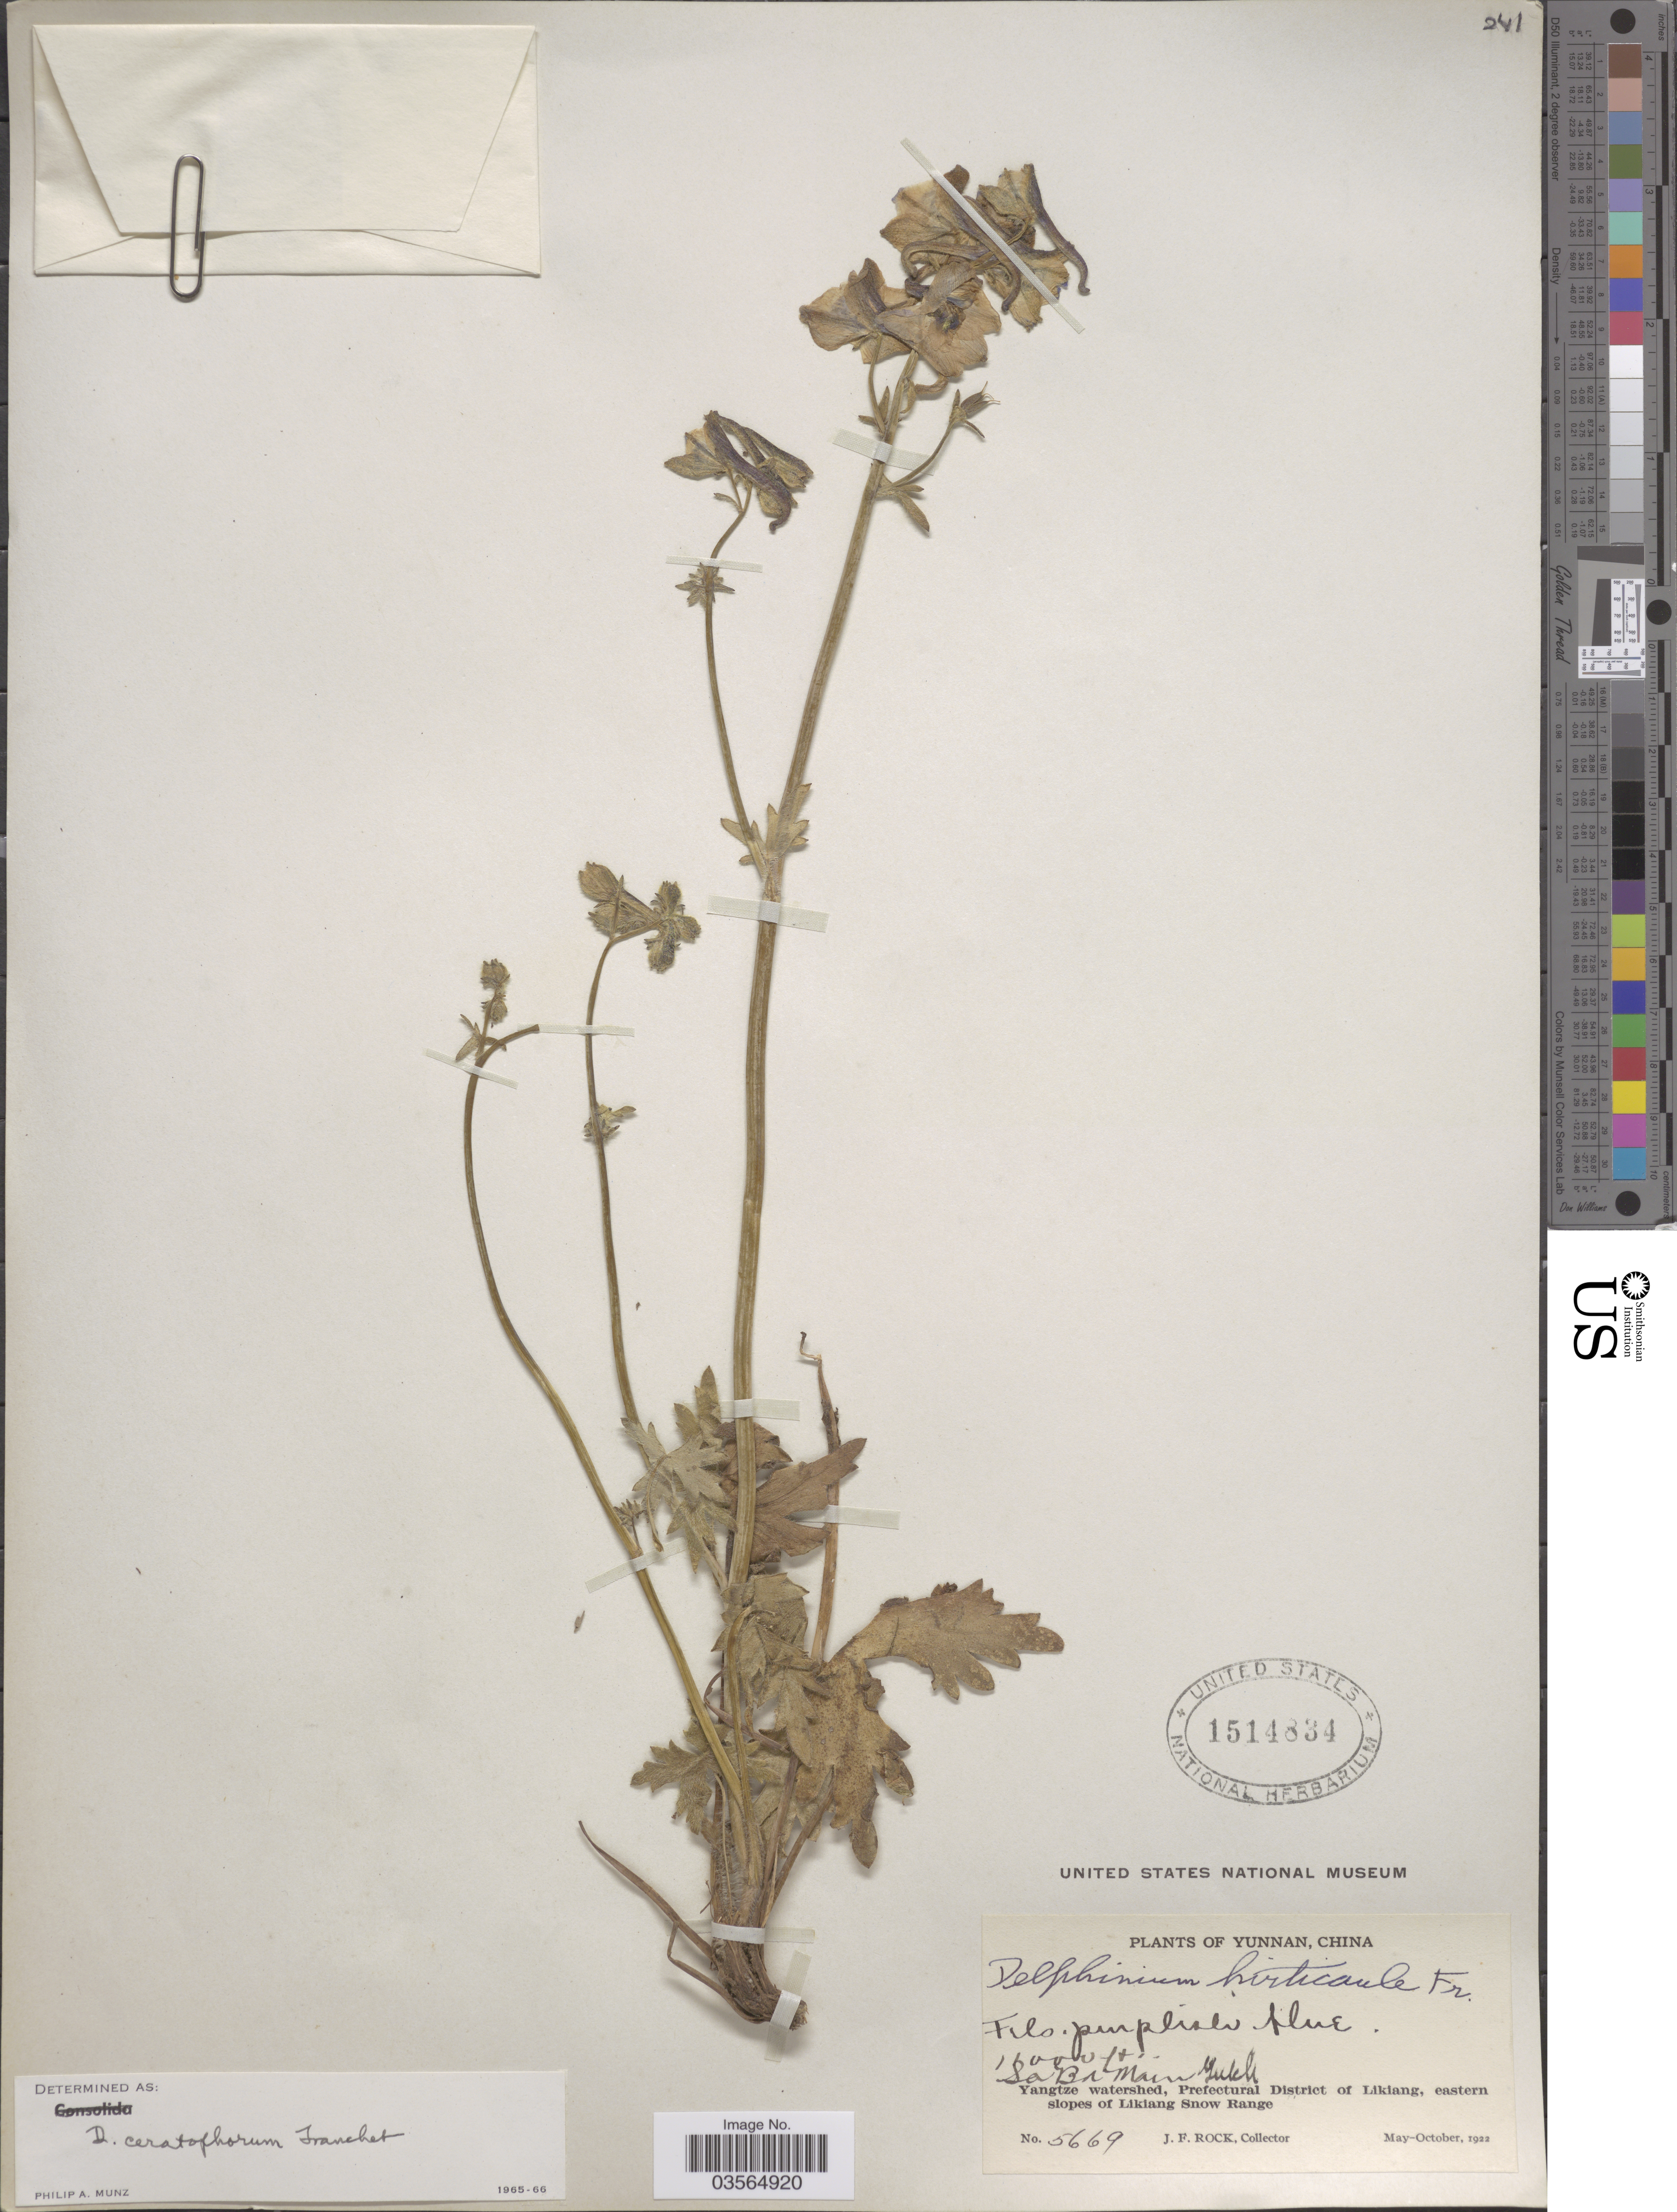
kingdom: Plantae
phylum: Tracheophyta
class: Magnoliopsida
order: Ranunculales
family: Ranunculaceae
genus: Delphinium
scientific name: Delphinium ceratophorum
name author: Franch.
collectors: J. Rock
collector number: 5669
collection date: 1922-05/1922-10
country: China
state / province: Yunnan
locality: SaBa Main Gulch. Yangtze watershed, Prefectural District of Likiang, eastern slopes of Likiang Snow Range.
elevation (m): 3353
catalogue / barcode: US 1514834